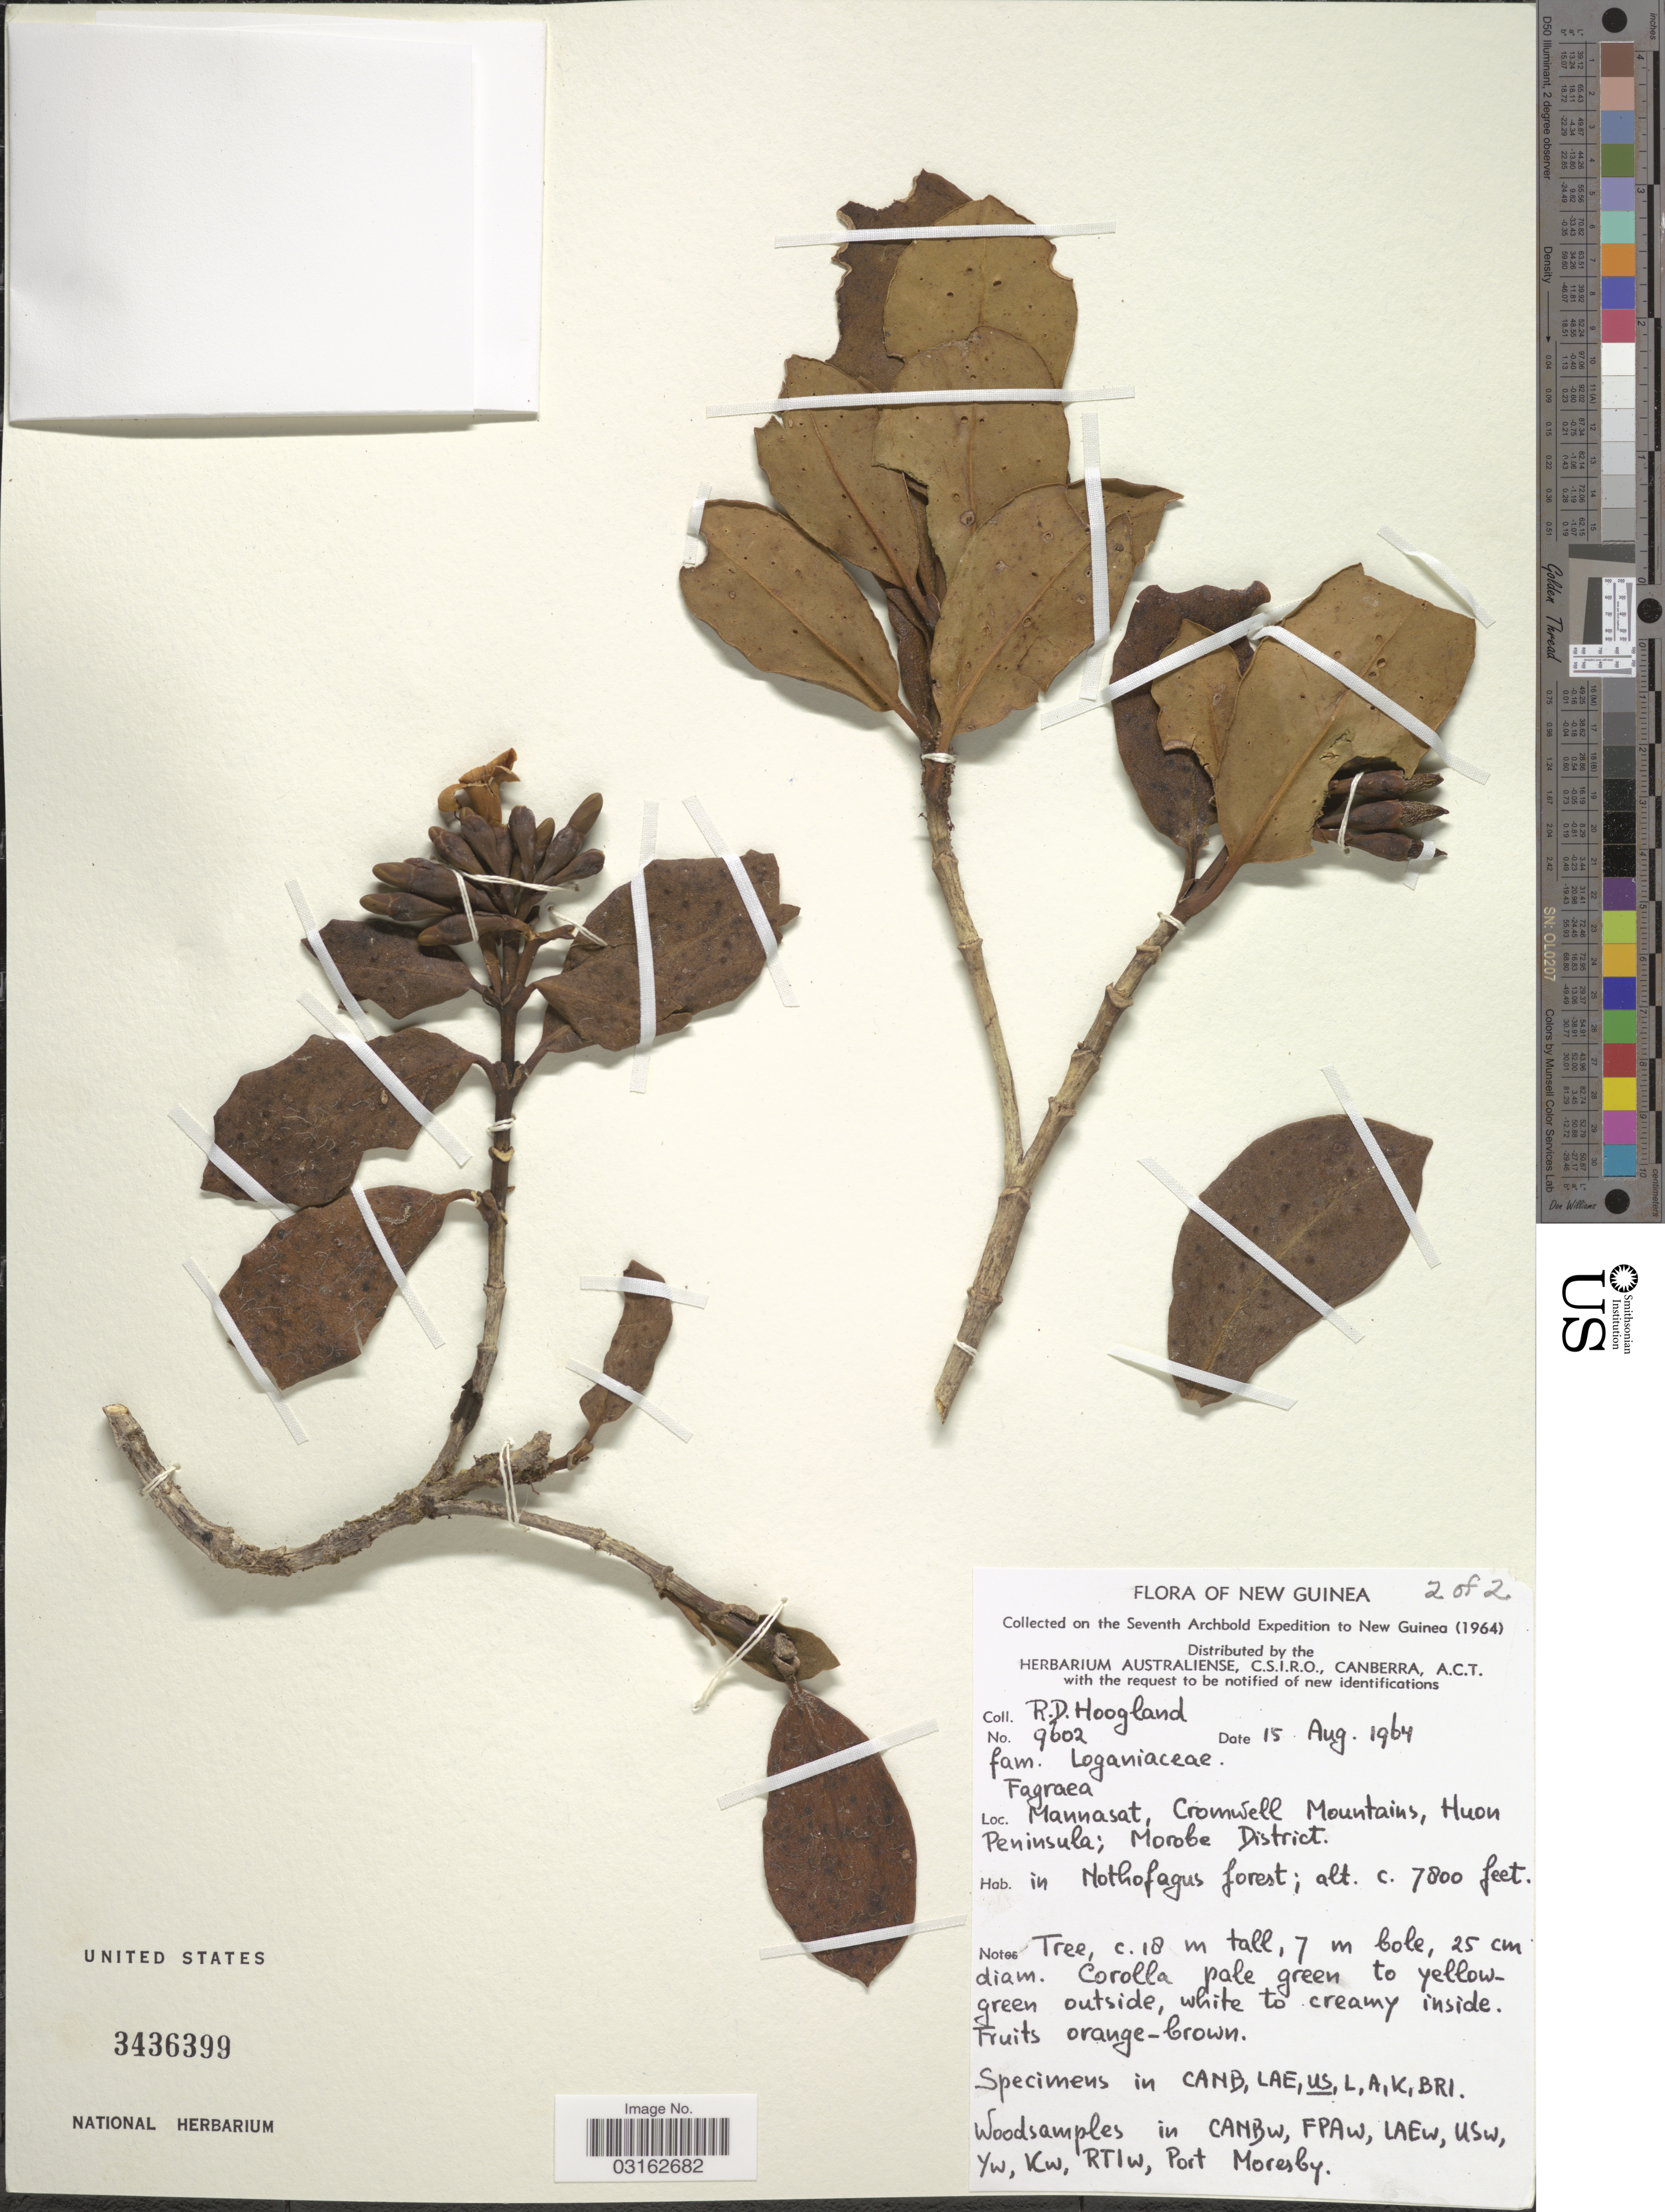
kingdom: Plantae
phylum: Tracheophyta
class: Magnoliopsida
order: Gentianales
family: Gentianaceae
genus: Fagraea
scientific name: Fagraea sp.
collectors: R. D. Hoogland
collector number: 9602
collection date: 1964-08-15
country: Papua New Guinea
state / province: Morobe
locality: New Guinea, Mannasat, Cromwell Mountains, Huon Peninsula; Morobe District.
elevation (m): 2377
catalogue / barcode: US 3436399